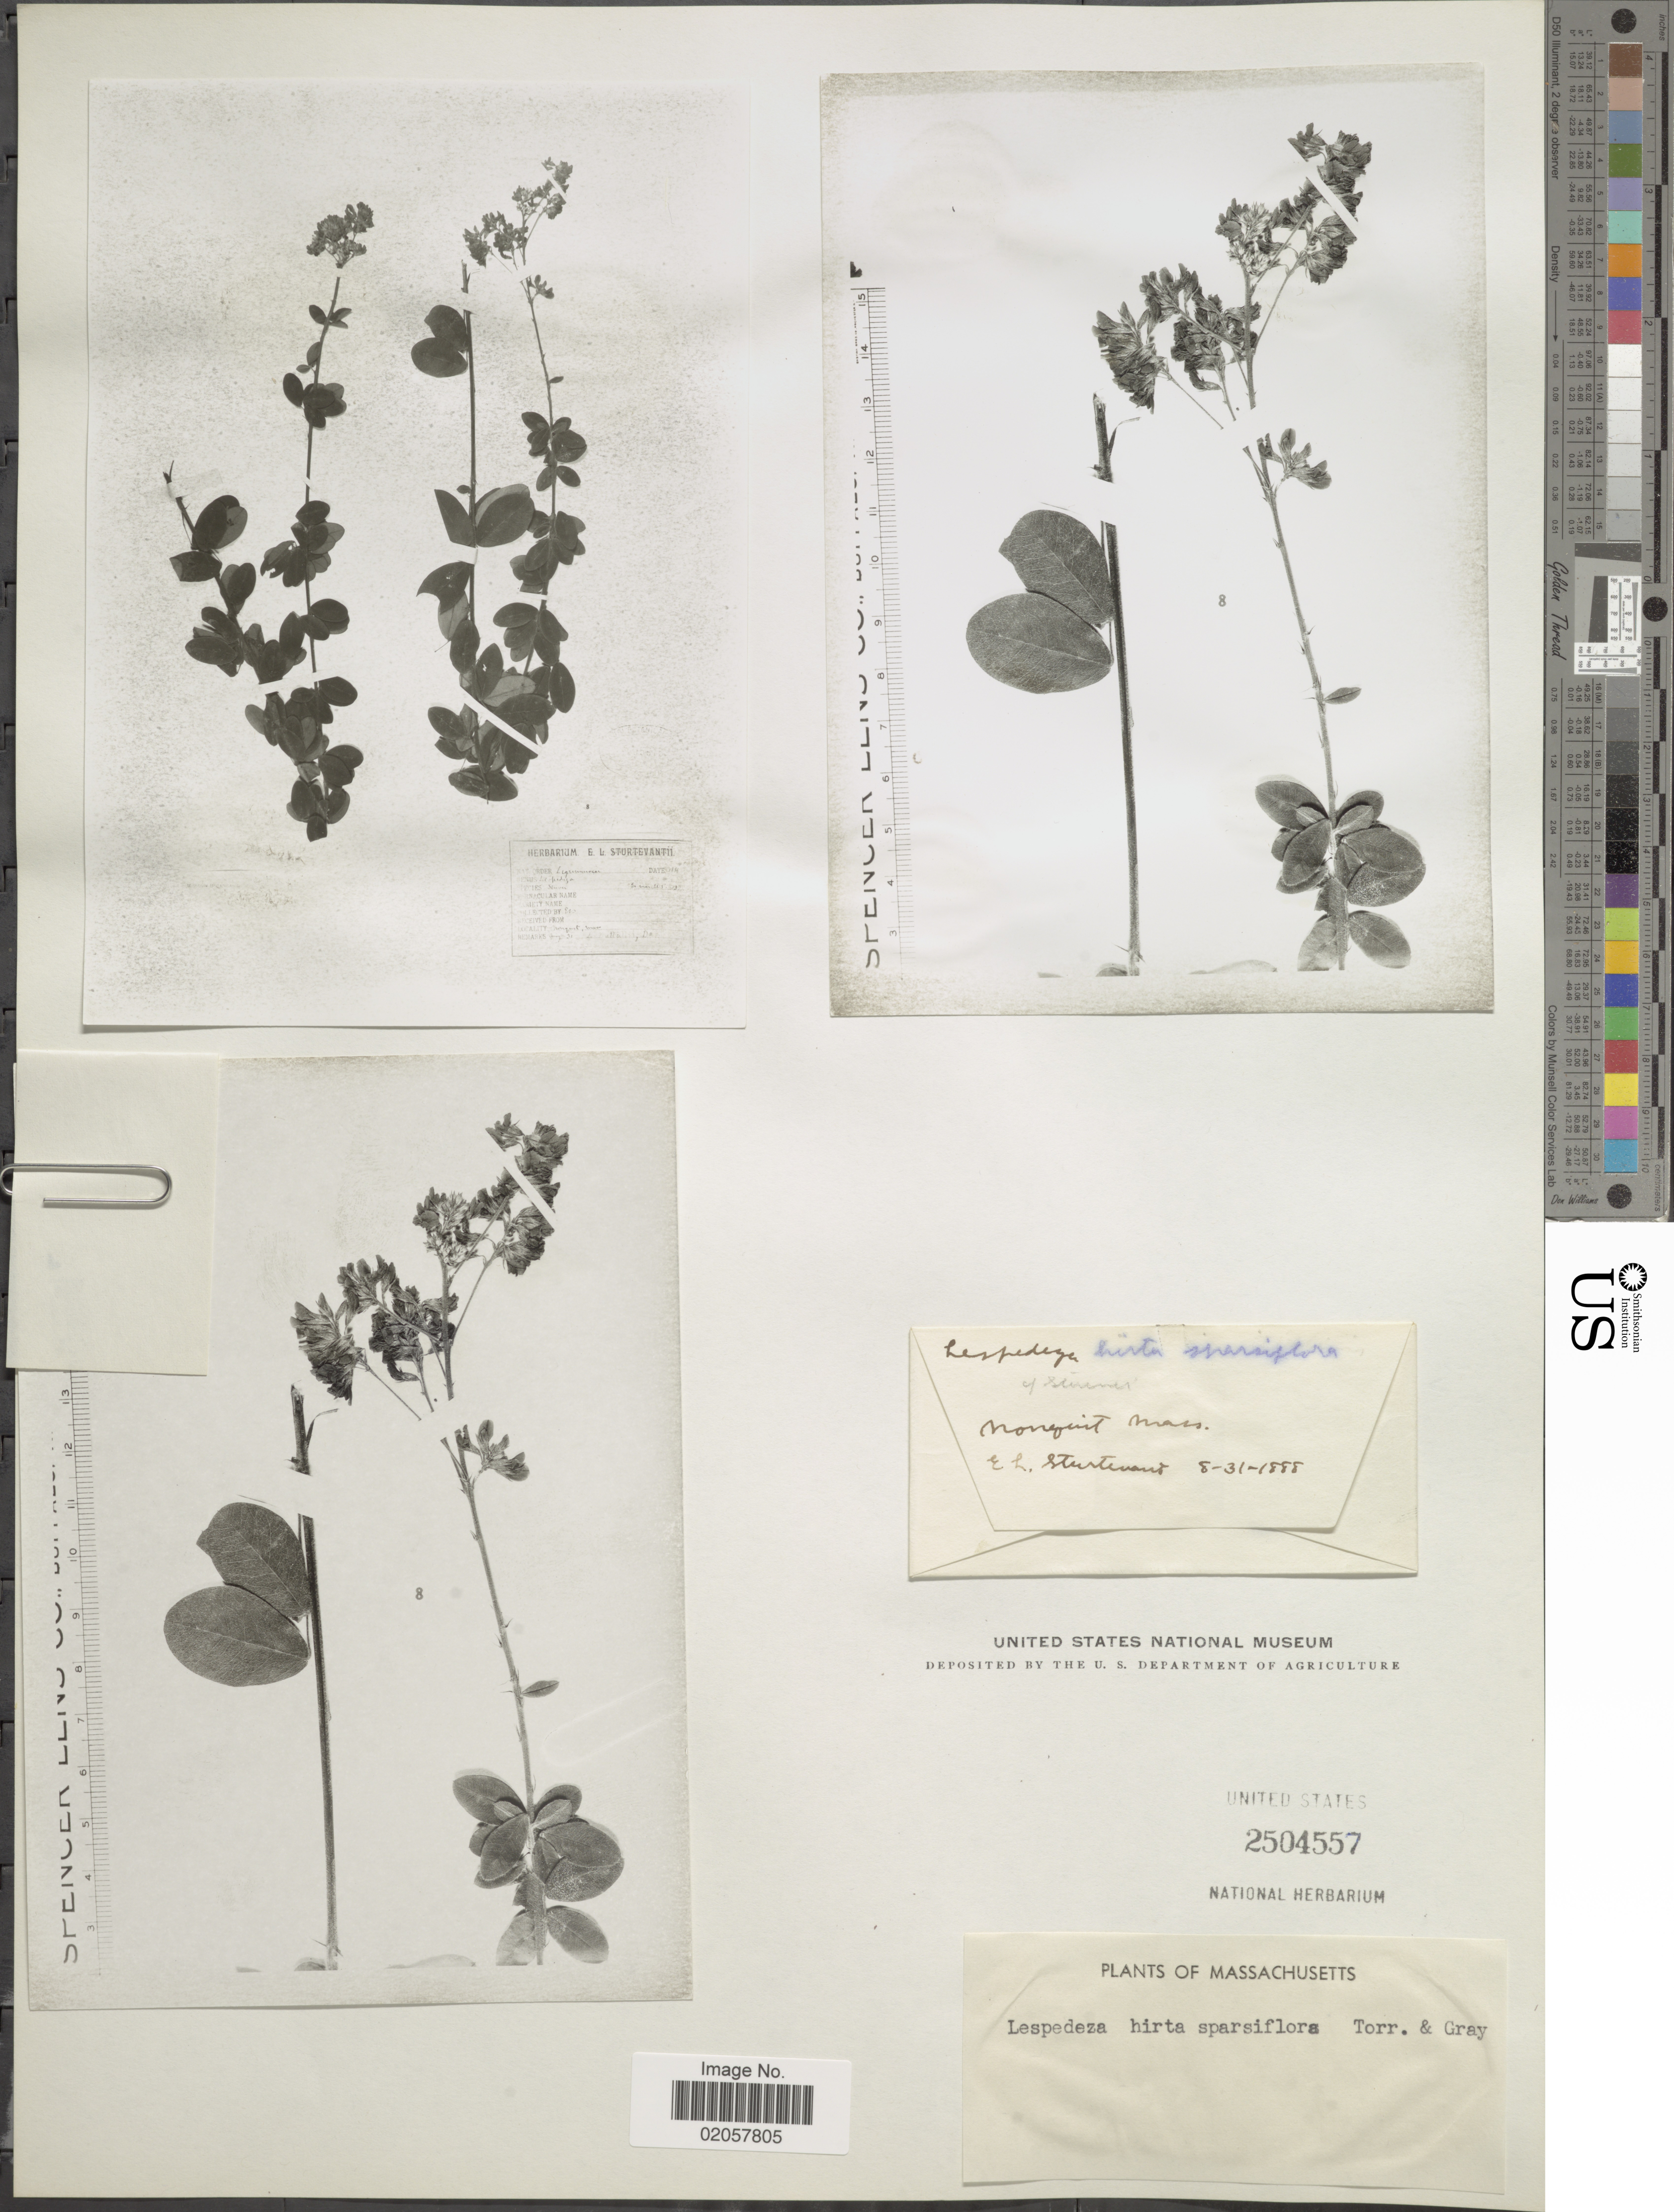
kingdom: Plantae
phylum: Tracheophyta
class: Magnoliopsida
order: Fabales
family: Fabaceae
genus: Lespedeza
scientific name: Lespedeza hirta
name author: (L.) Hornem.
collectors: E. Sturtevant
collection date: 1888-08-31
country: United States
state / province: Massachusetts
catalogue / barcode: US 2504557